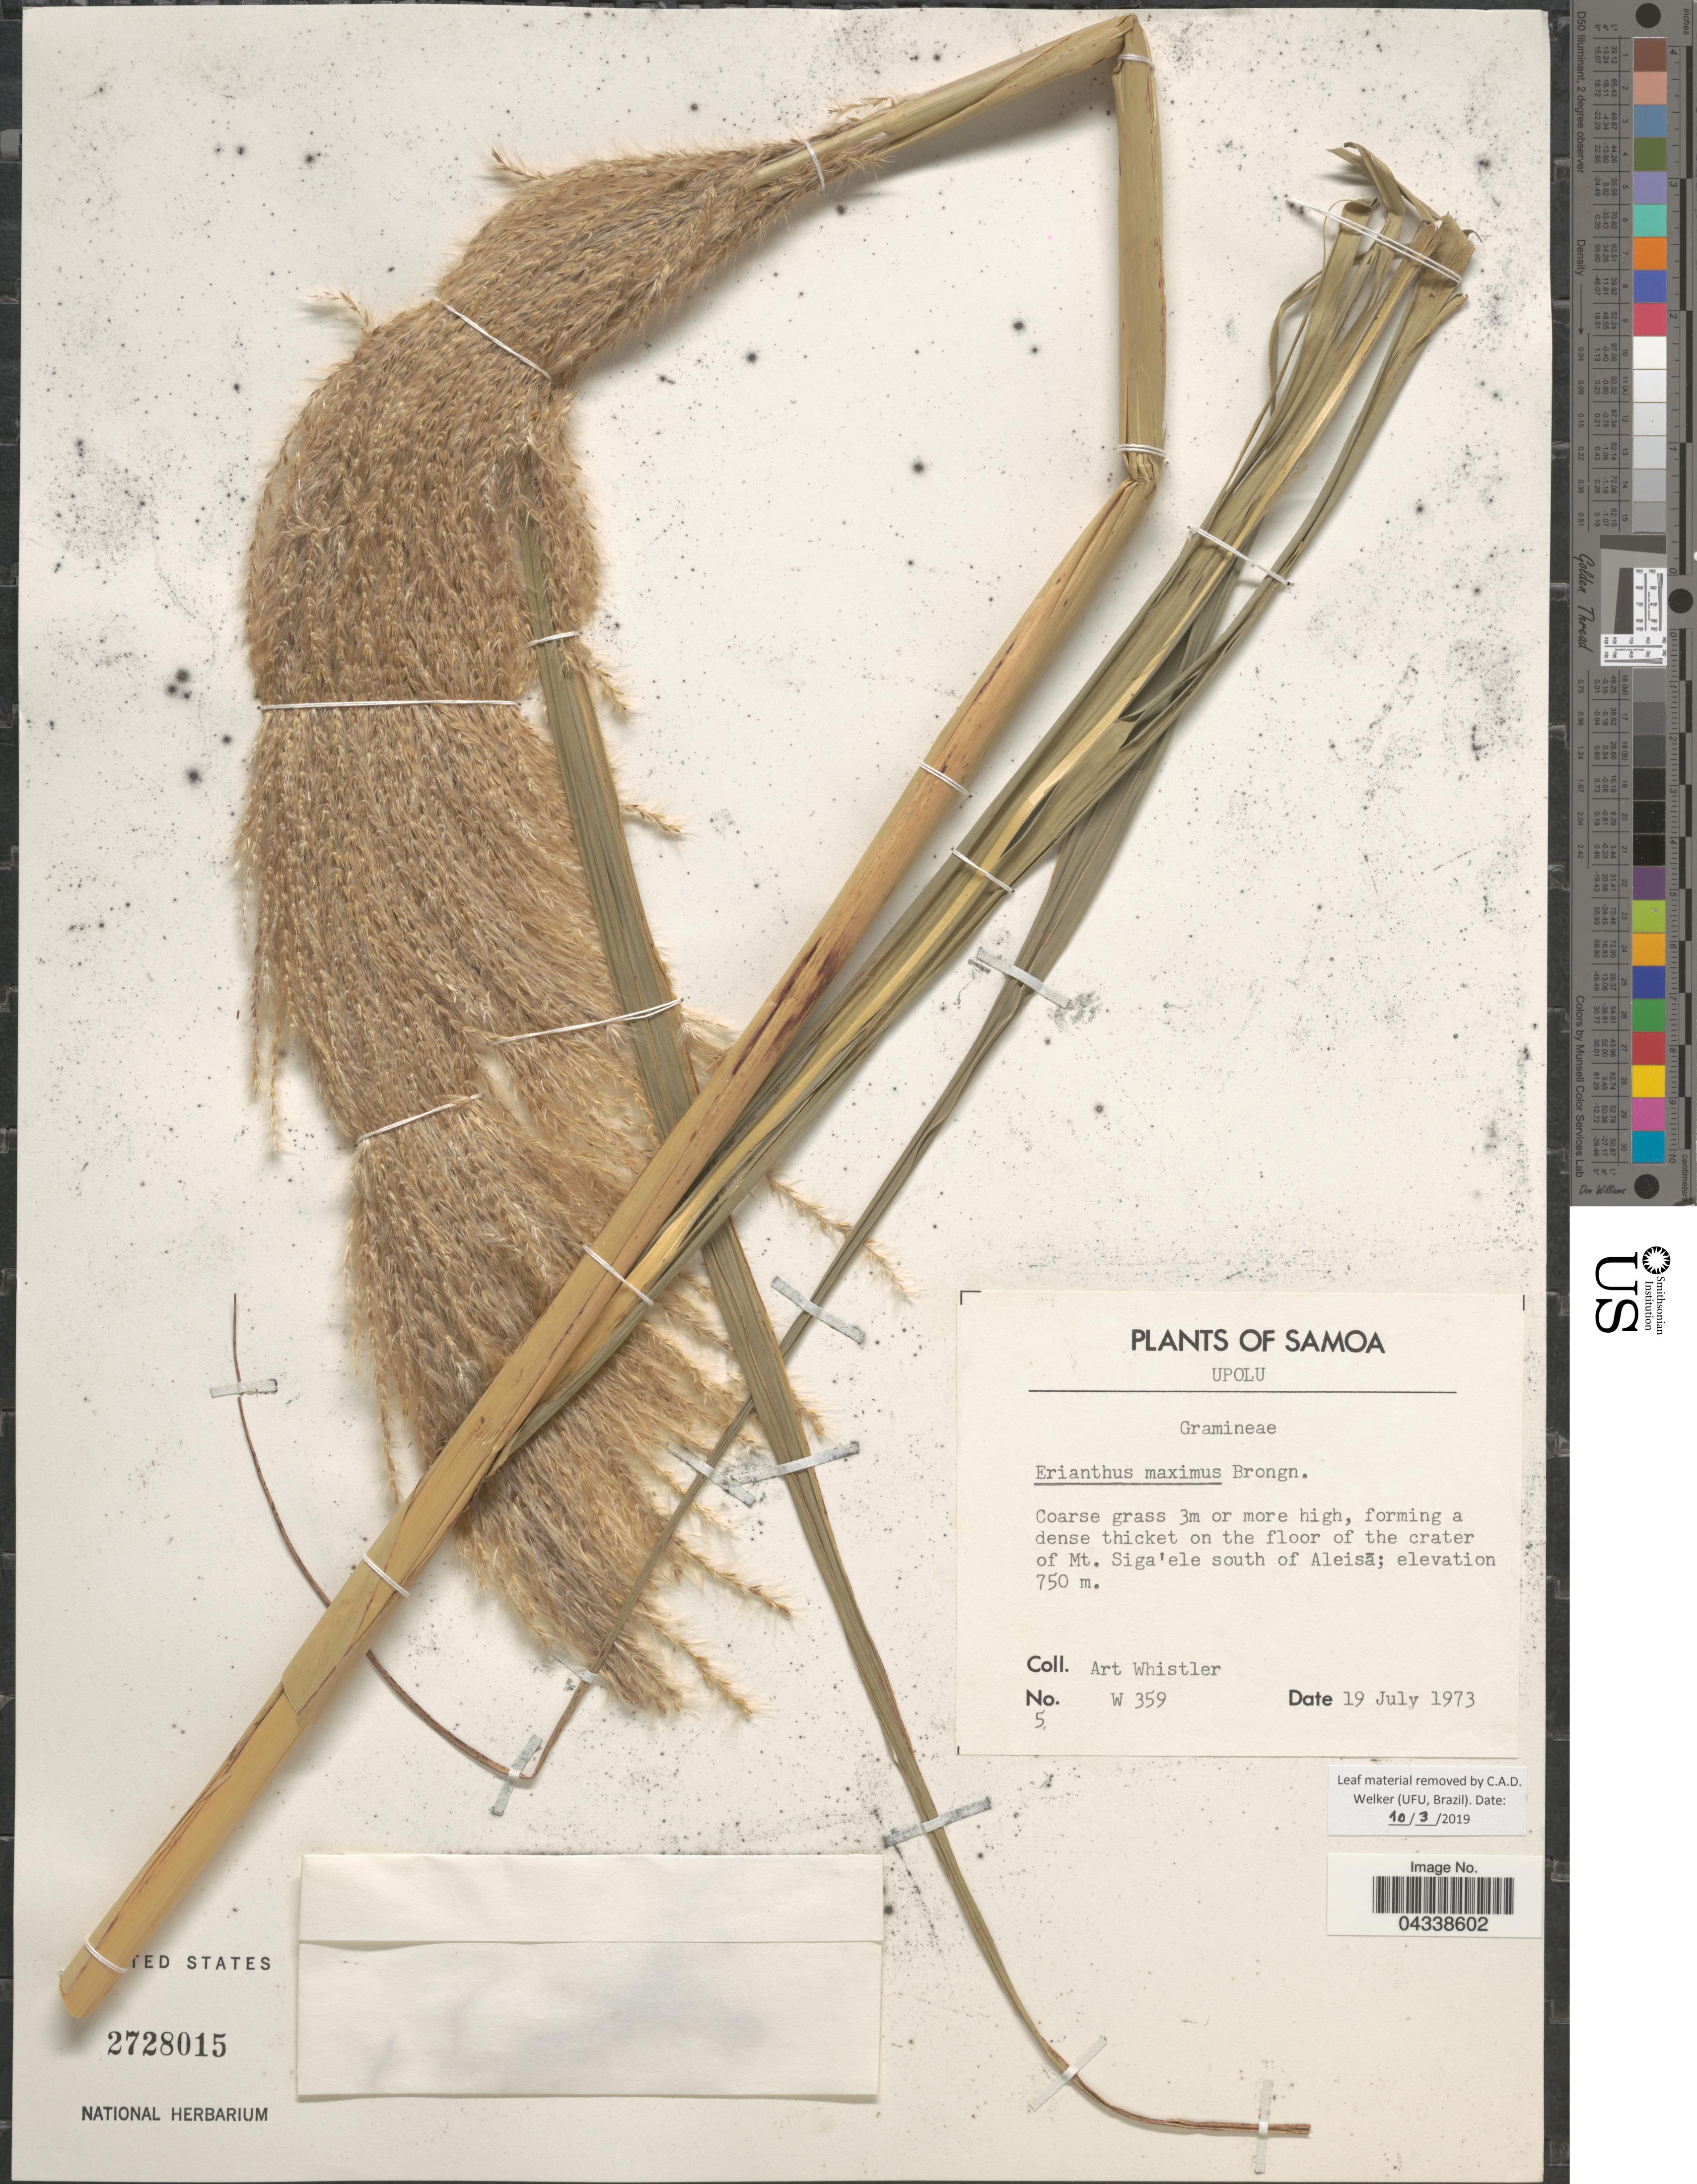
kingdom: Plantae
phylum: Tracheophyta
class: Liliopsida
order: Poales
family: Poaceae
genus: Saccharum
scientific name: Saccharum maximum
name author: (Brongn.) Trin.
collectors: A. Whistler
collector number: W359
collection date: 1973-07-19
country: Samoa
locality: Samoa. Upolu. thicket on the floor of the crater of Mt. Siga'ele south of Aleisā.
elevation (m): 750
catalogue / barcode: US 2728015